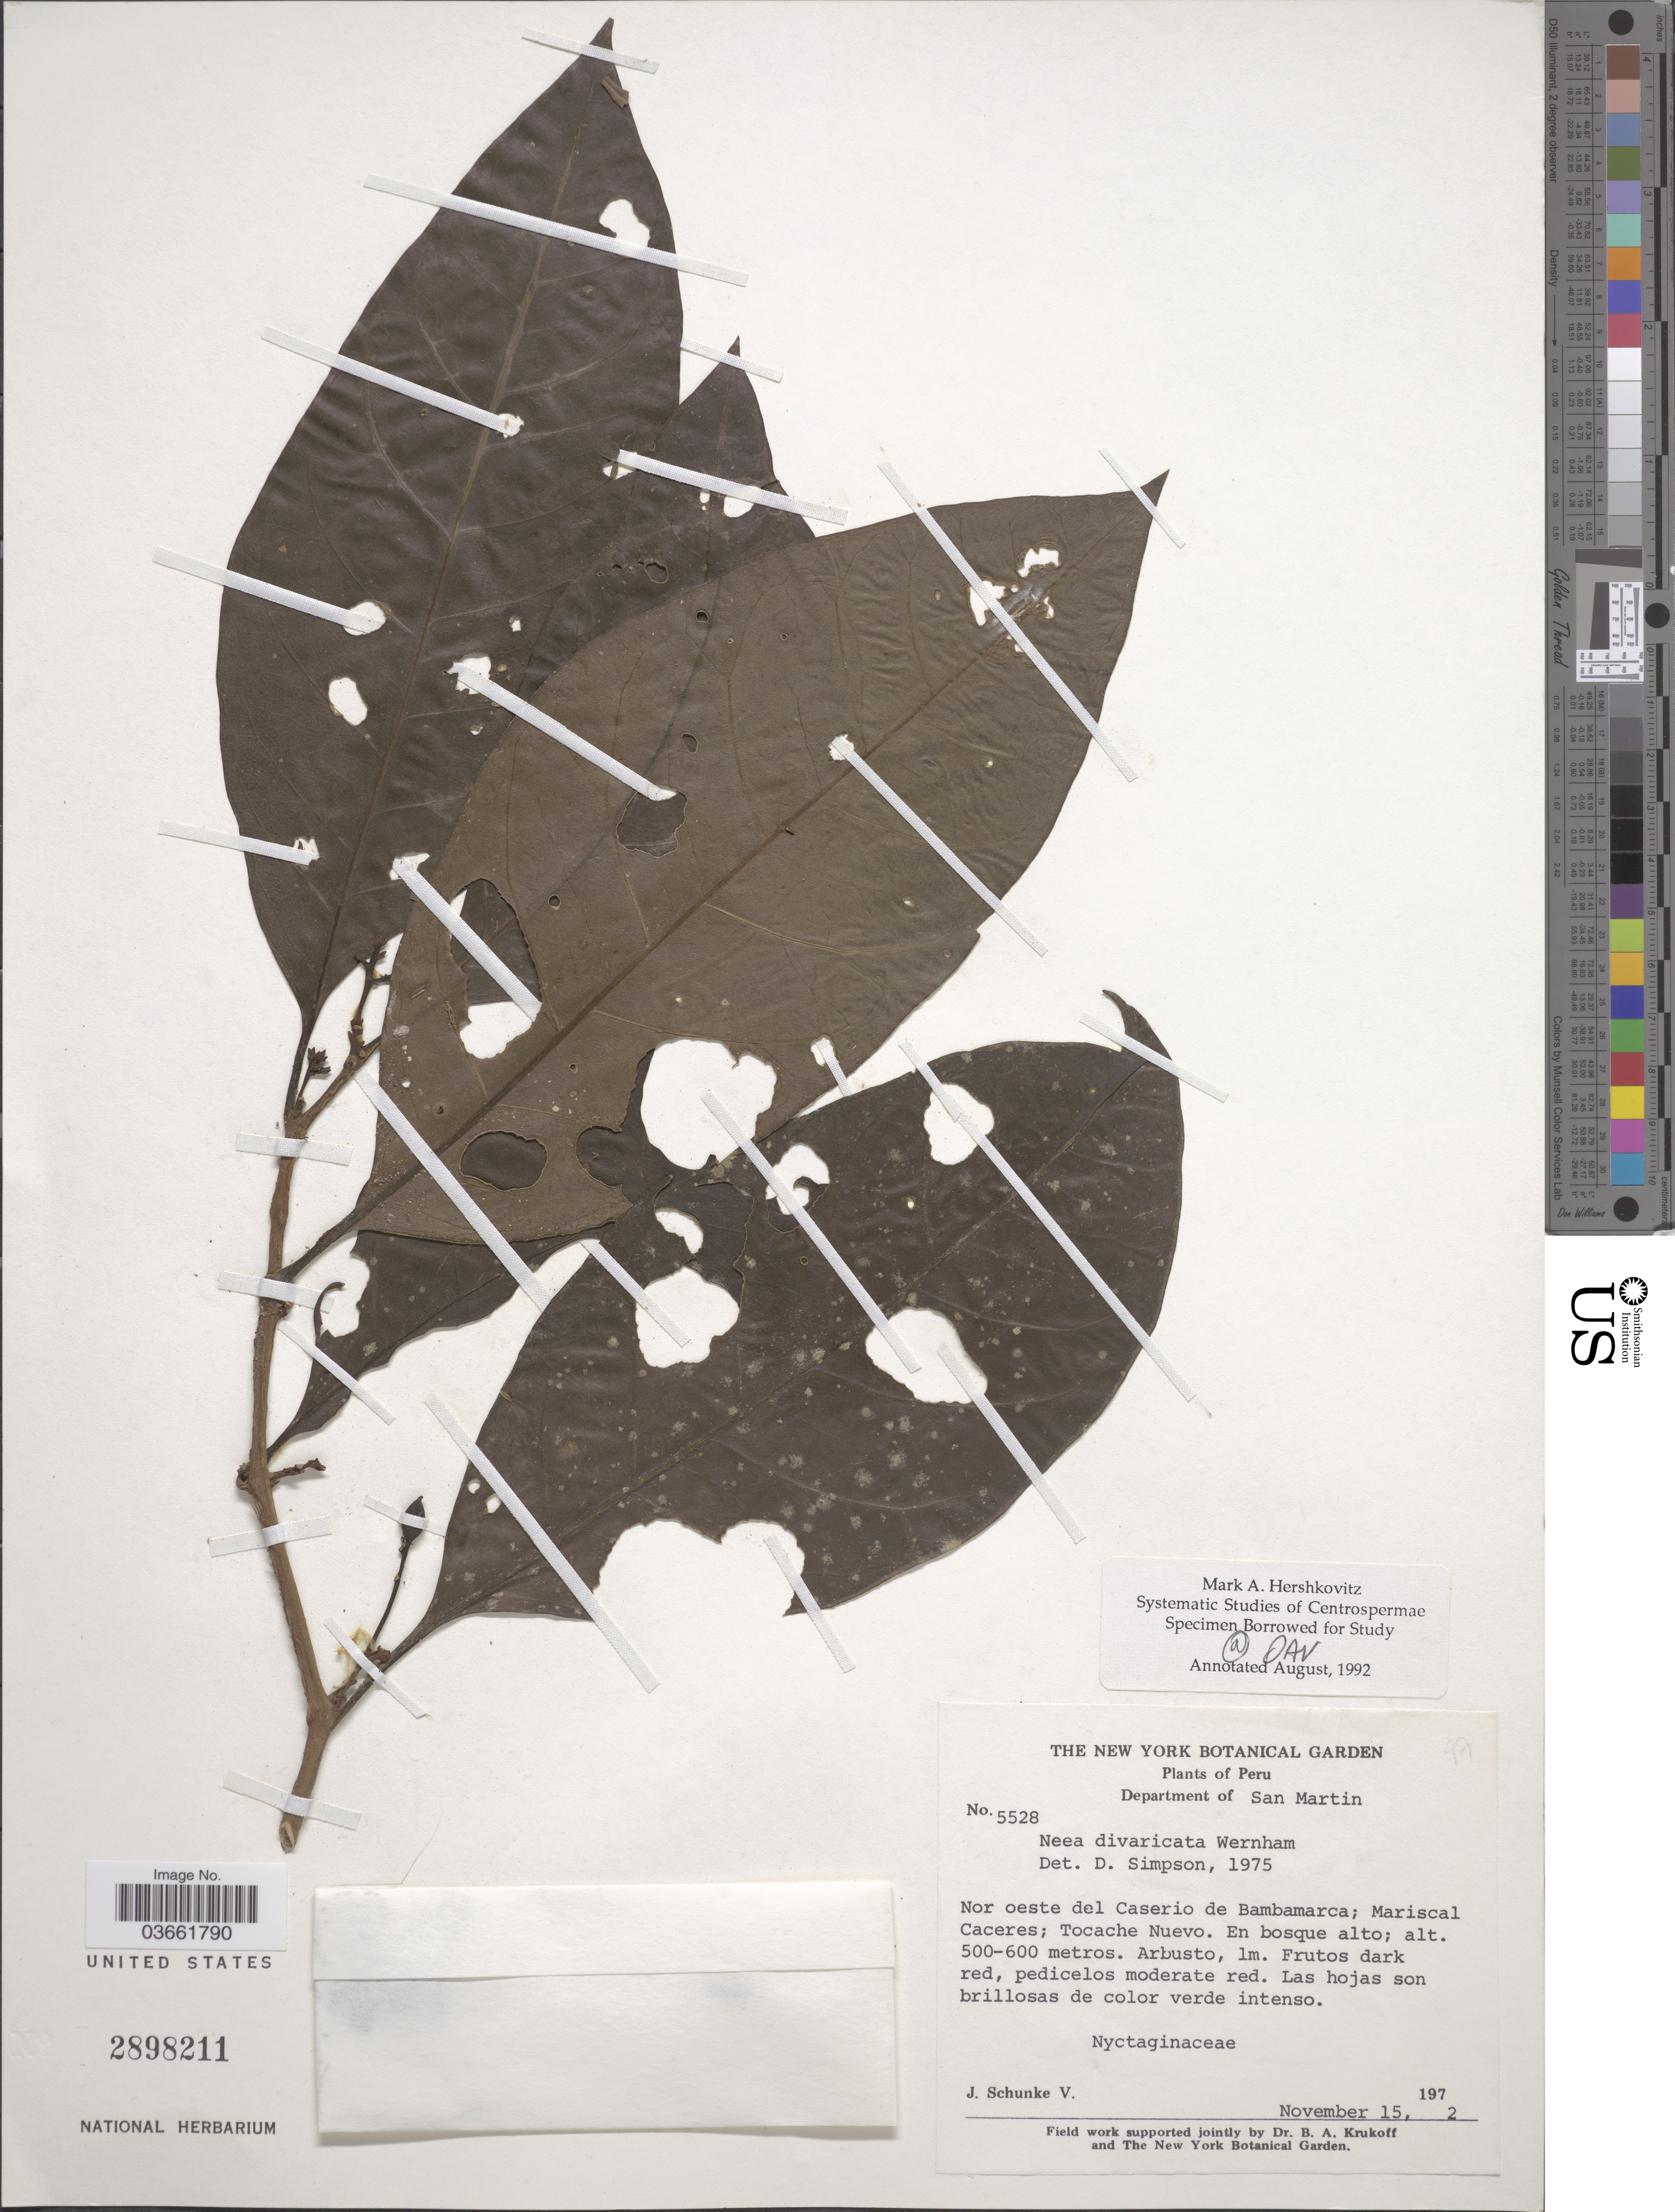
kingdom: Plantae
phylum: Tracheophyta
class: Magnoliopsida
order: Caryophyllales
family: Nyctaginaceae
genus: Neea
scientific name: Neea oppositifolia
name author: Ruiz & Pav.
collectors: J. Schunke Vigo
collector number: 5528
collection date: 1972-11-15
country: Peru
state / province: San Martín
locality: Department of San Martin. Nor oeste del Caserio de Bambamarca; Mariscal Caceres; Tocache Nuevo.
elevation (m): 500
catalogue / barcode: US 2898211